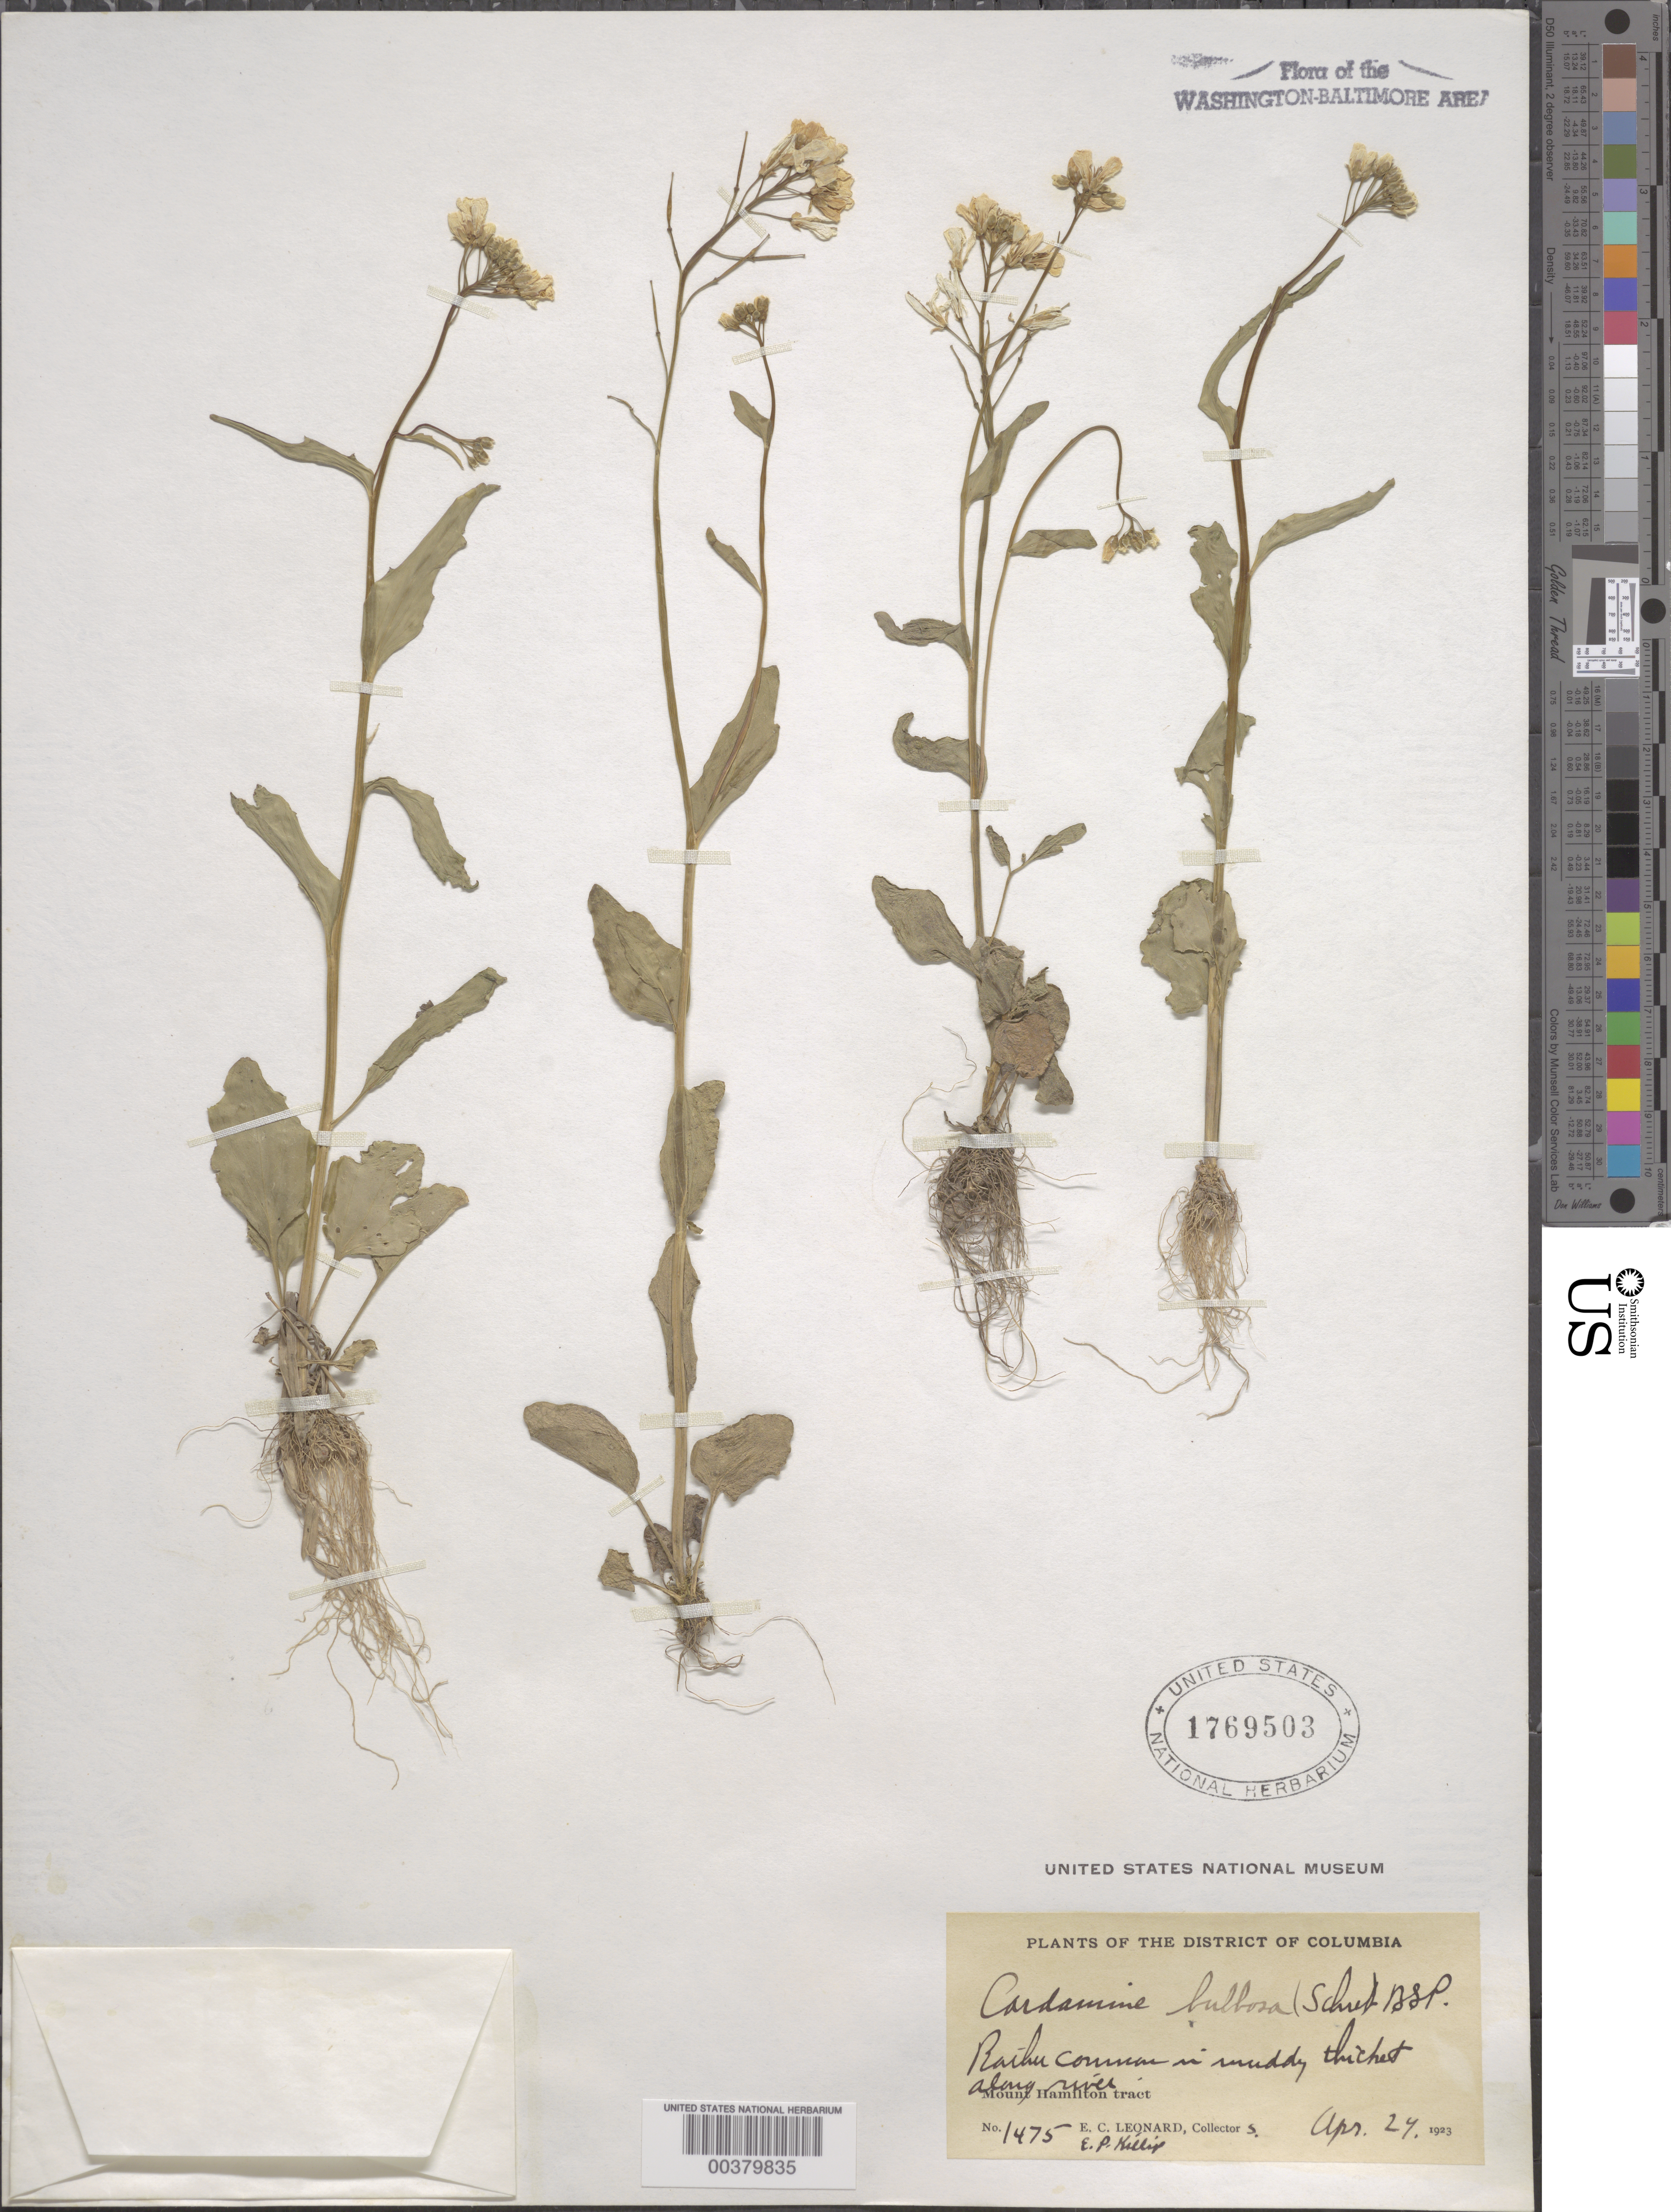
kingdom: Plantae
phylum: Tracheophyta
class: Magnoliopsida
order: Brassicales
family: Brassicaceae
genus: Cardamine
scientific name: Cardamine bulbosa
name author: (Schreb. ex Muhl.) Britton et al.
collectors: E. C. Leonard & E. P. Killip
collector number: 1475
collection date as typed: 24 Apr 1923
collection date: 1923-04-24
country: United States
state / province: District of Columbia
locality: Mount Hamilton, river vicinity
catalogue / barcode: US 1769503